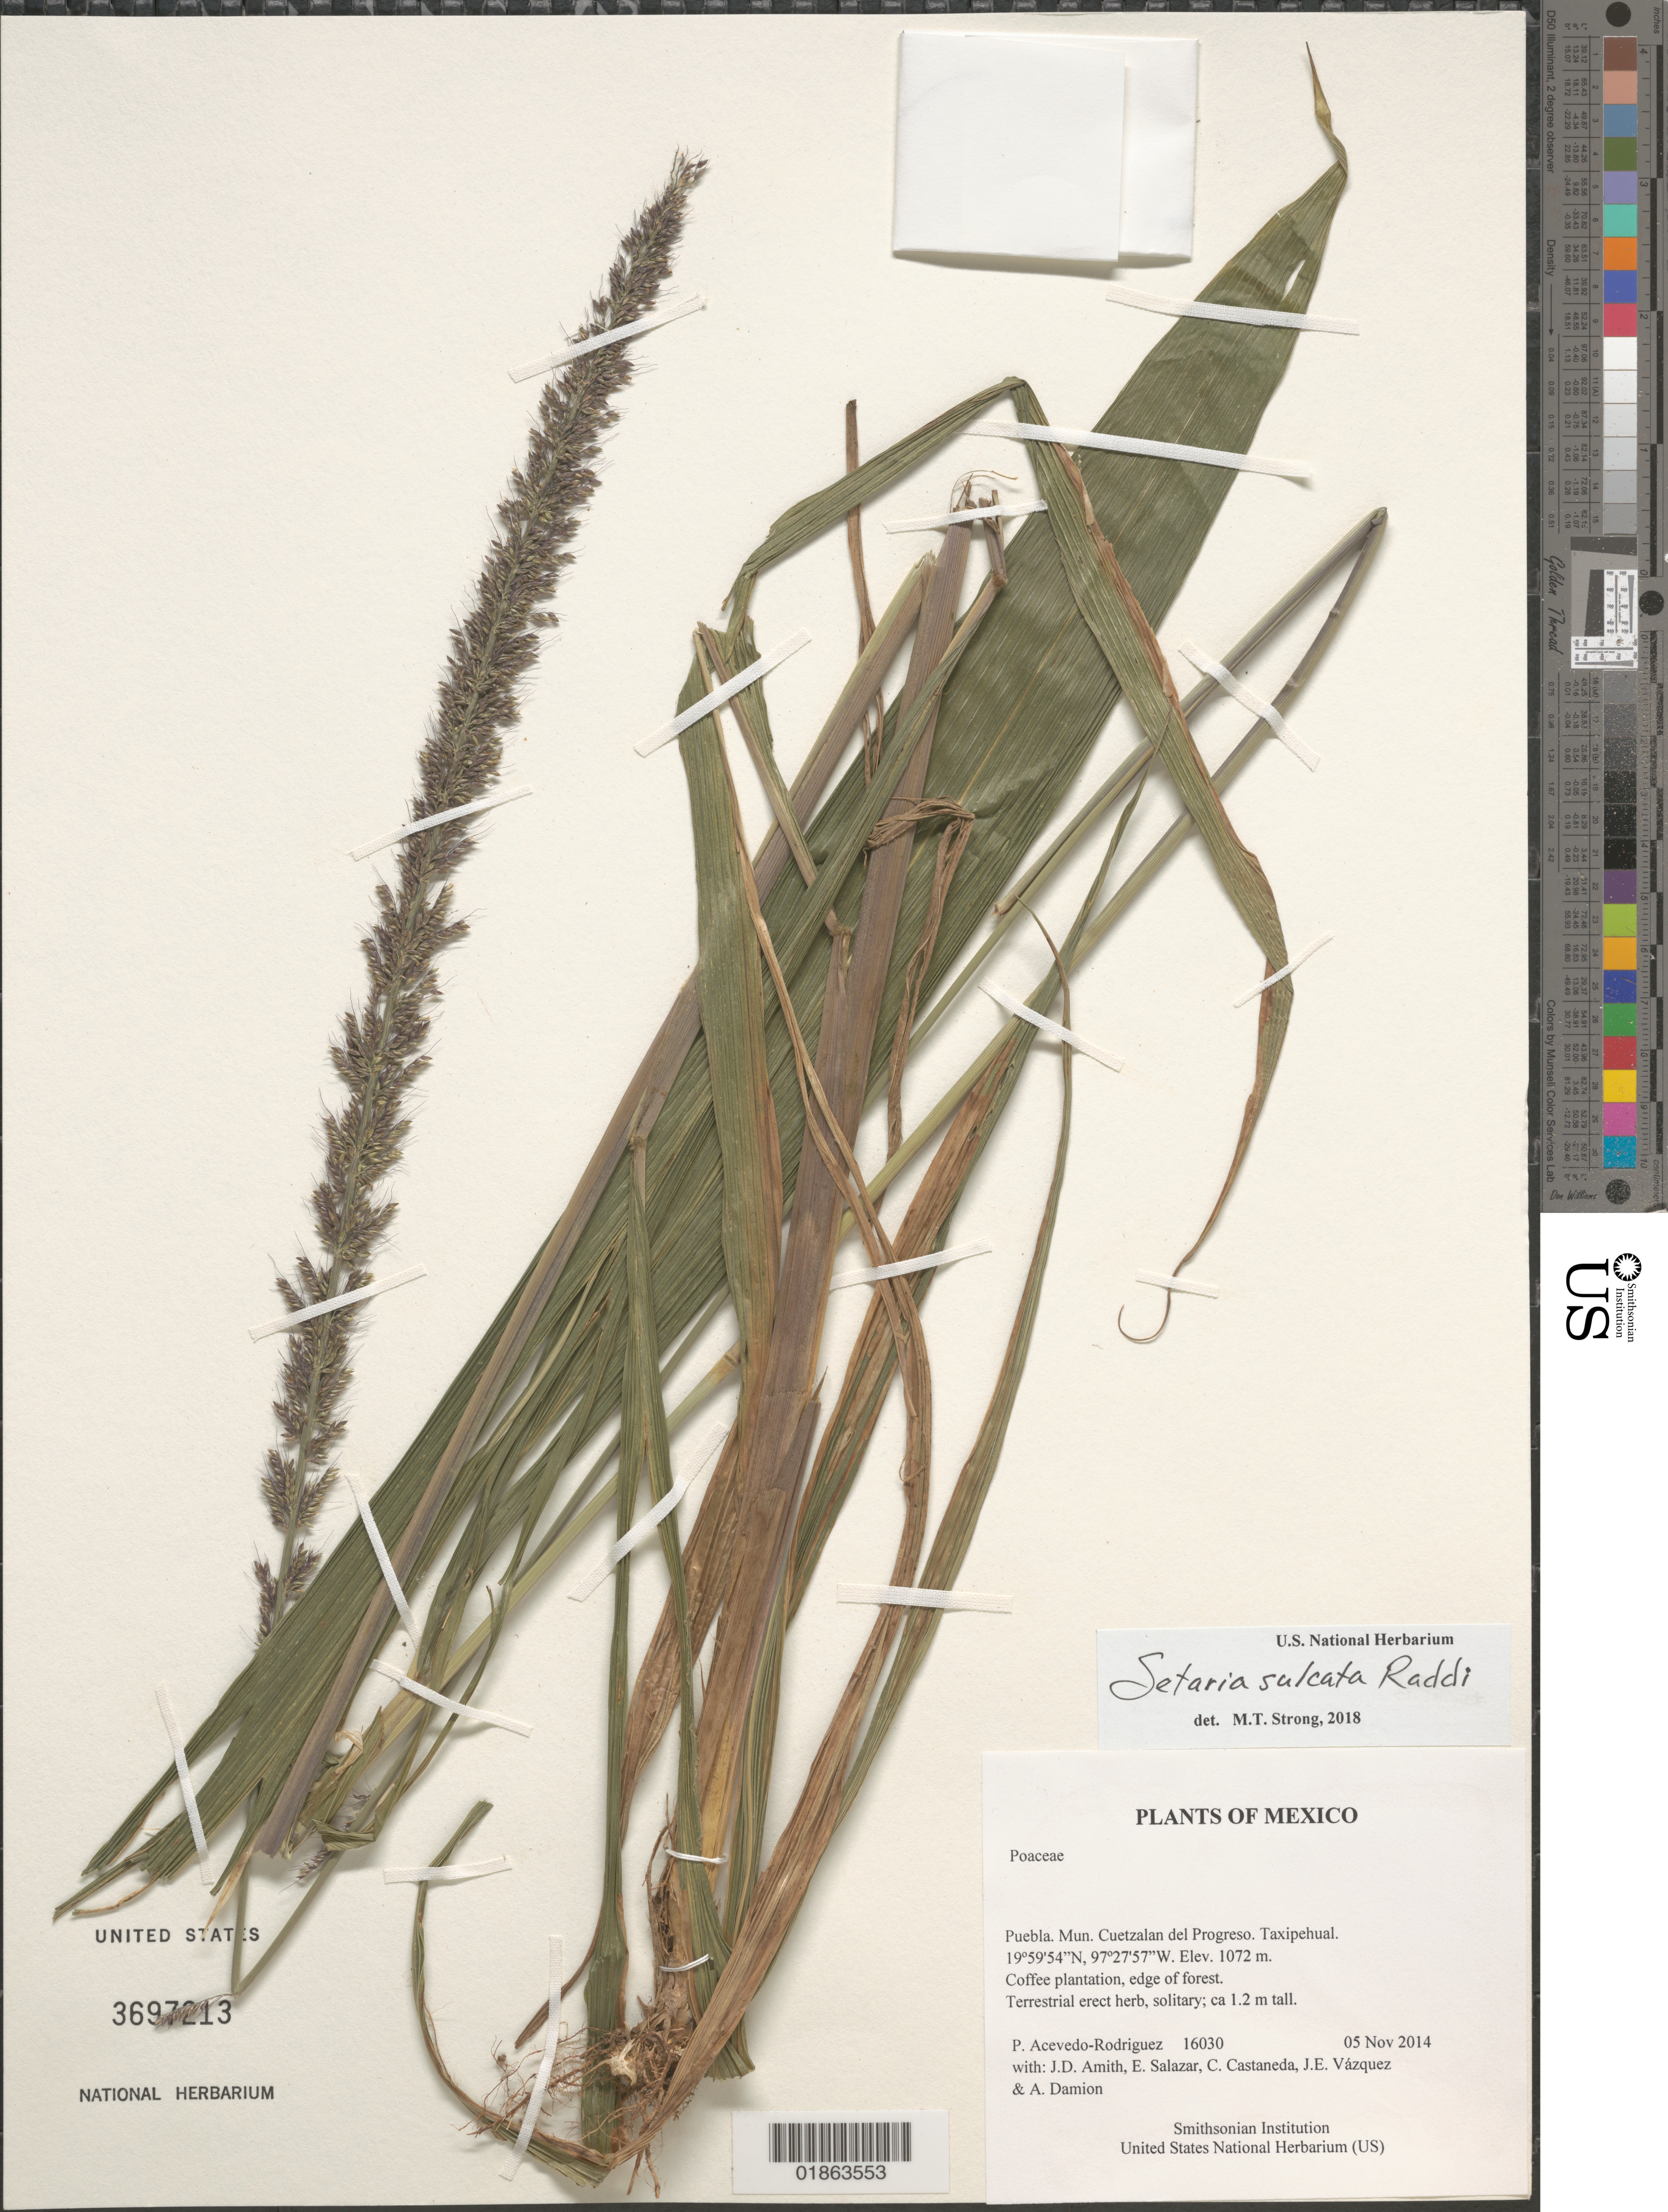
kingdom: Plantae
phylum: Tracheophyta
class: Liliopsida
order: Poales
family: Poaceae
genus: Setaria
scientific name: Setaria sulcata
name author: Raddi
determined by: Strong, M. T., (US), Smithsonian Institution - National Museum of Natural History (UNITED STATES)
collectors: P. Acevedo-Rodr., J. D. Amith, E. Salazar, C. Castaneda, J. E. Vázquez & A. Damion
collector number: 16030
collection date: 2014-11-05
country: Mexico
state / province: Puebla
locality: Mun. Cuetzalan del Progreso. Taxipehual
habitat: Coffee plantation, edge of forest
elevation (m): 1072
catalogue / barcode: US 3697213